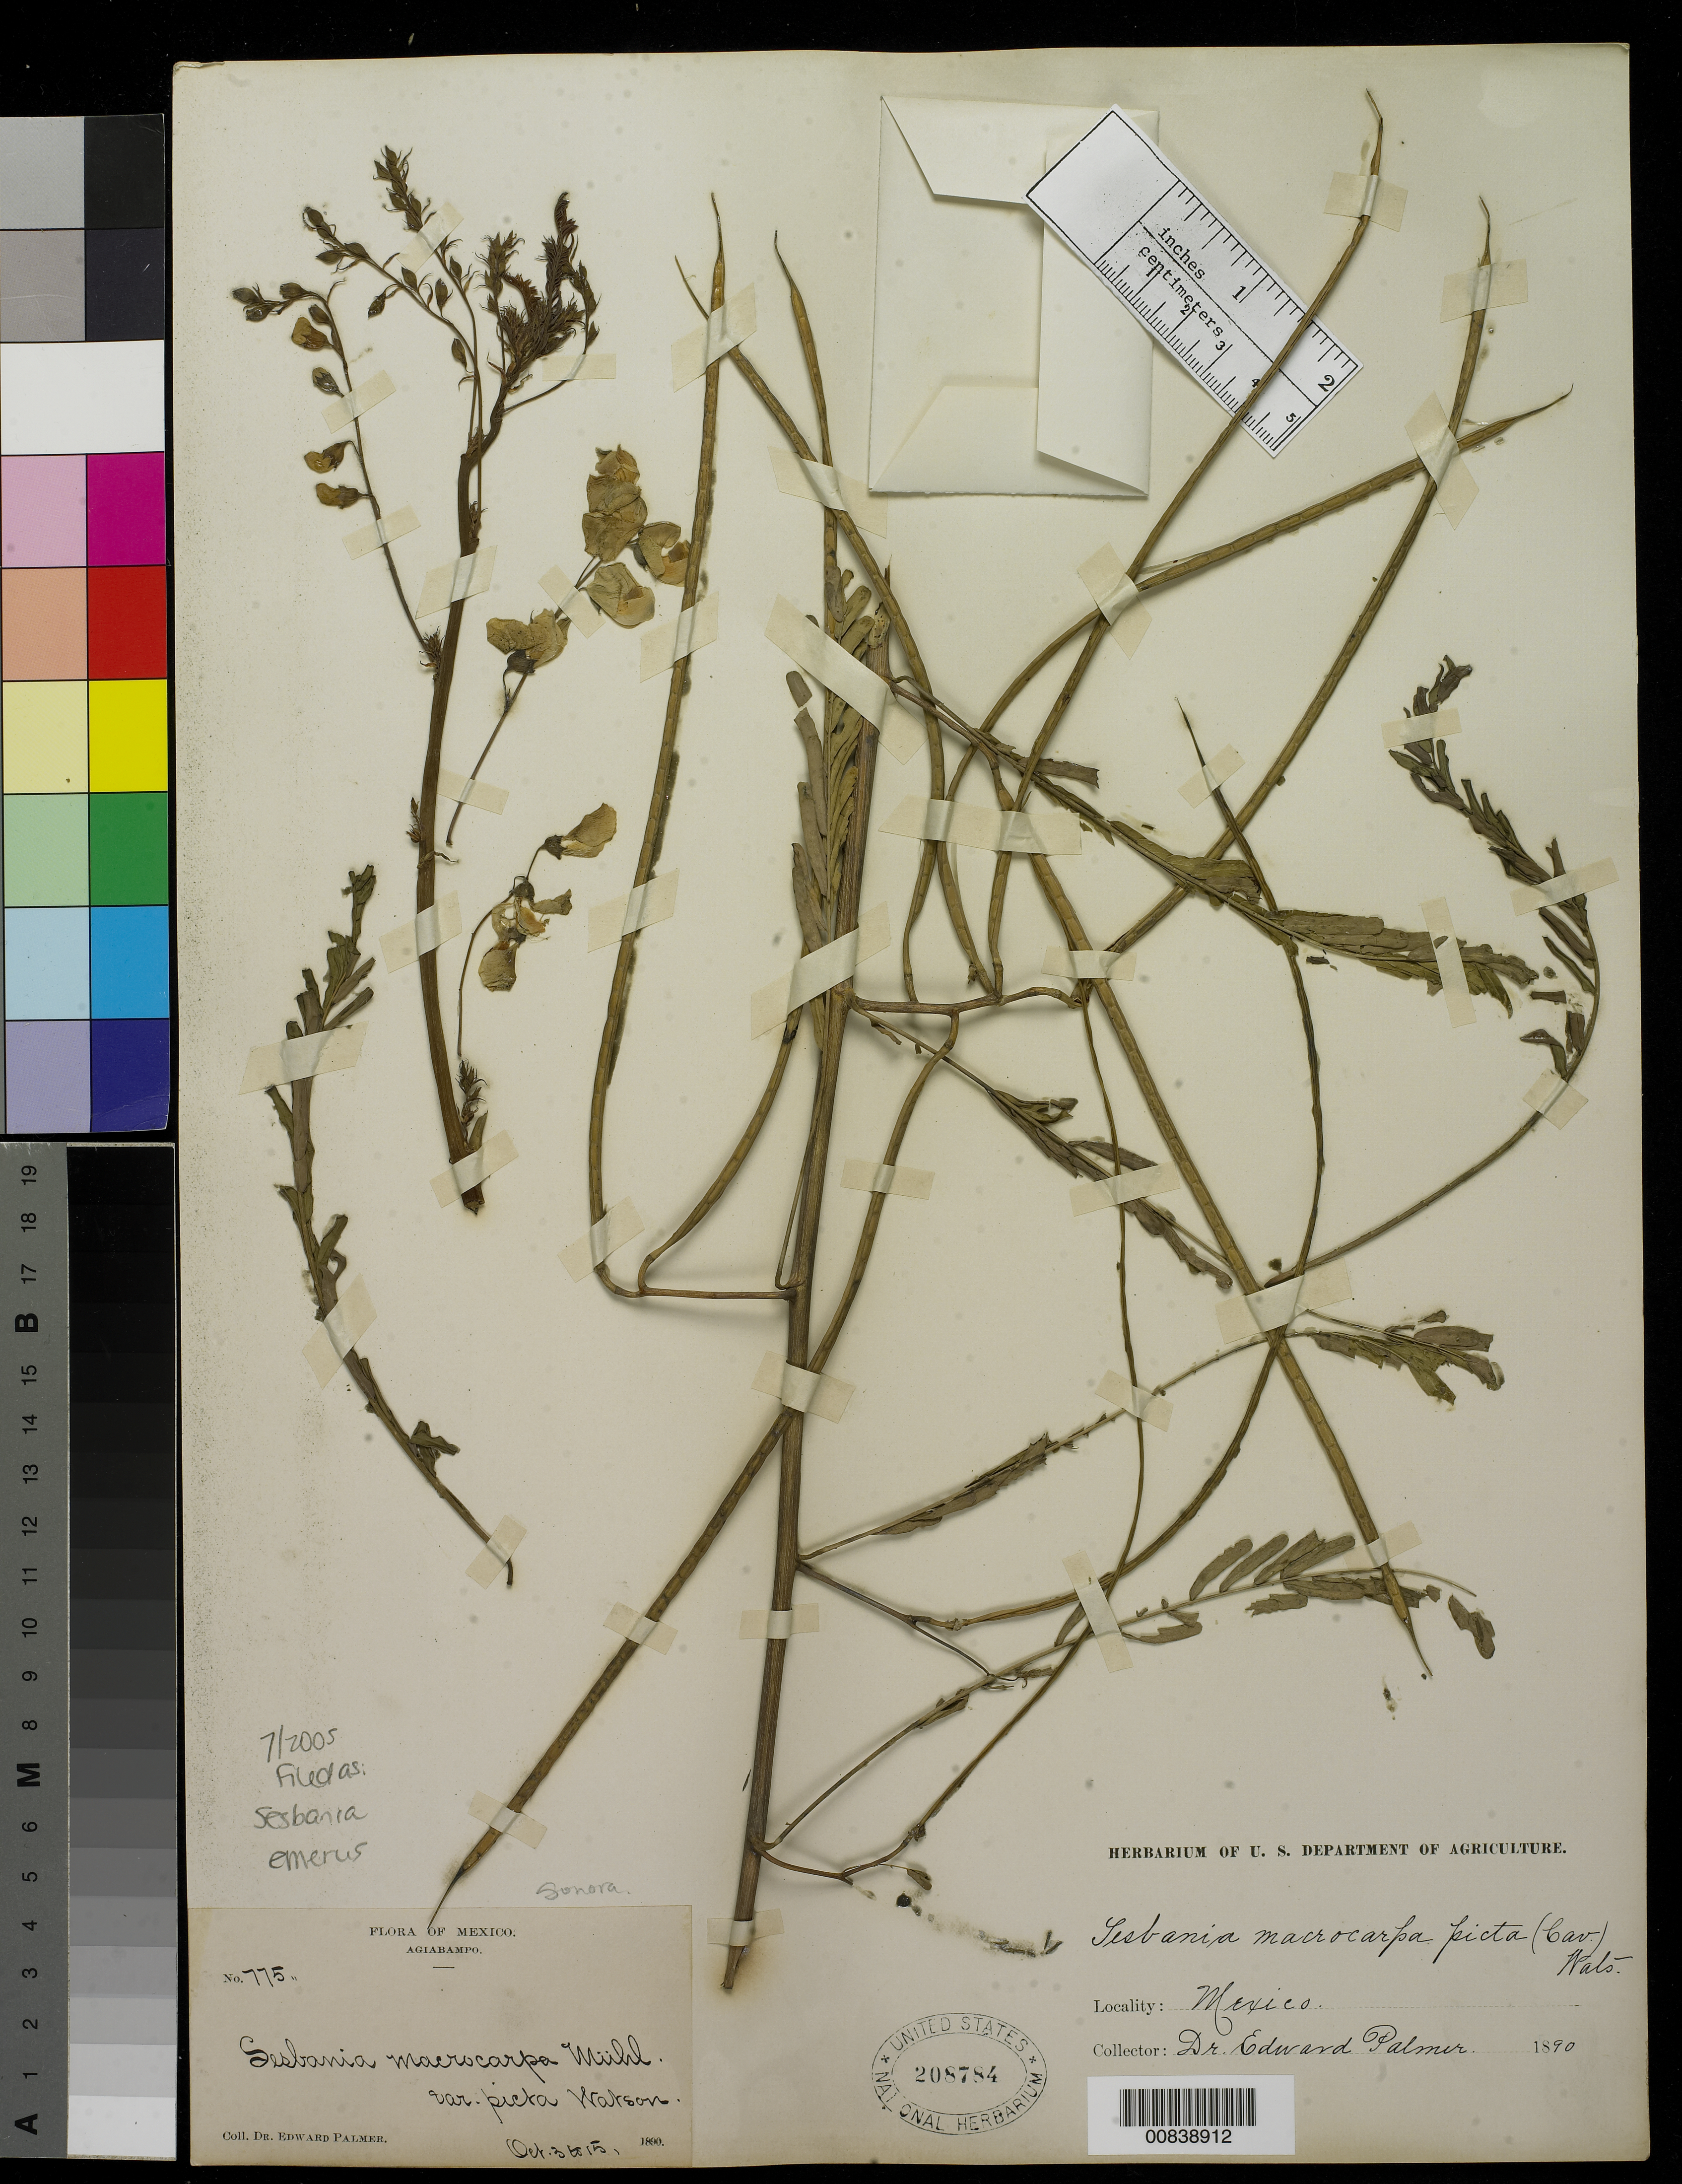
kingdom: Plantae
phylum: Tracheophyta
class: Magnoliopsida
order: Fabales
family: Fabaceae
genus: Sesbania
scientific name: Sesbania emerus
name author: (Aubl.) Urb.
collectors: E. Palmer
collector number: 775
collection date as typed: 03 Oct 1890 to 15 Oct 1890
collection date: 1890-10-03/1890-10-15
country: Mexico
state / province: Sonora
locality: Agiabampo, Sonora.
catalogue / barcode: US 208784